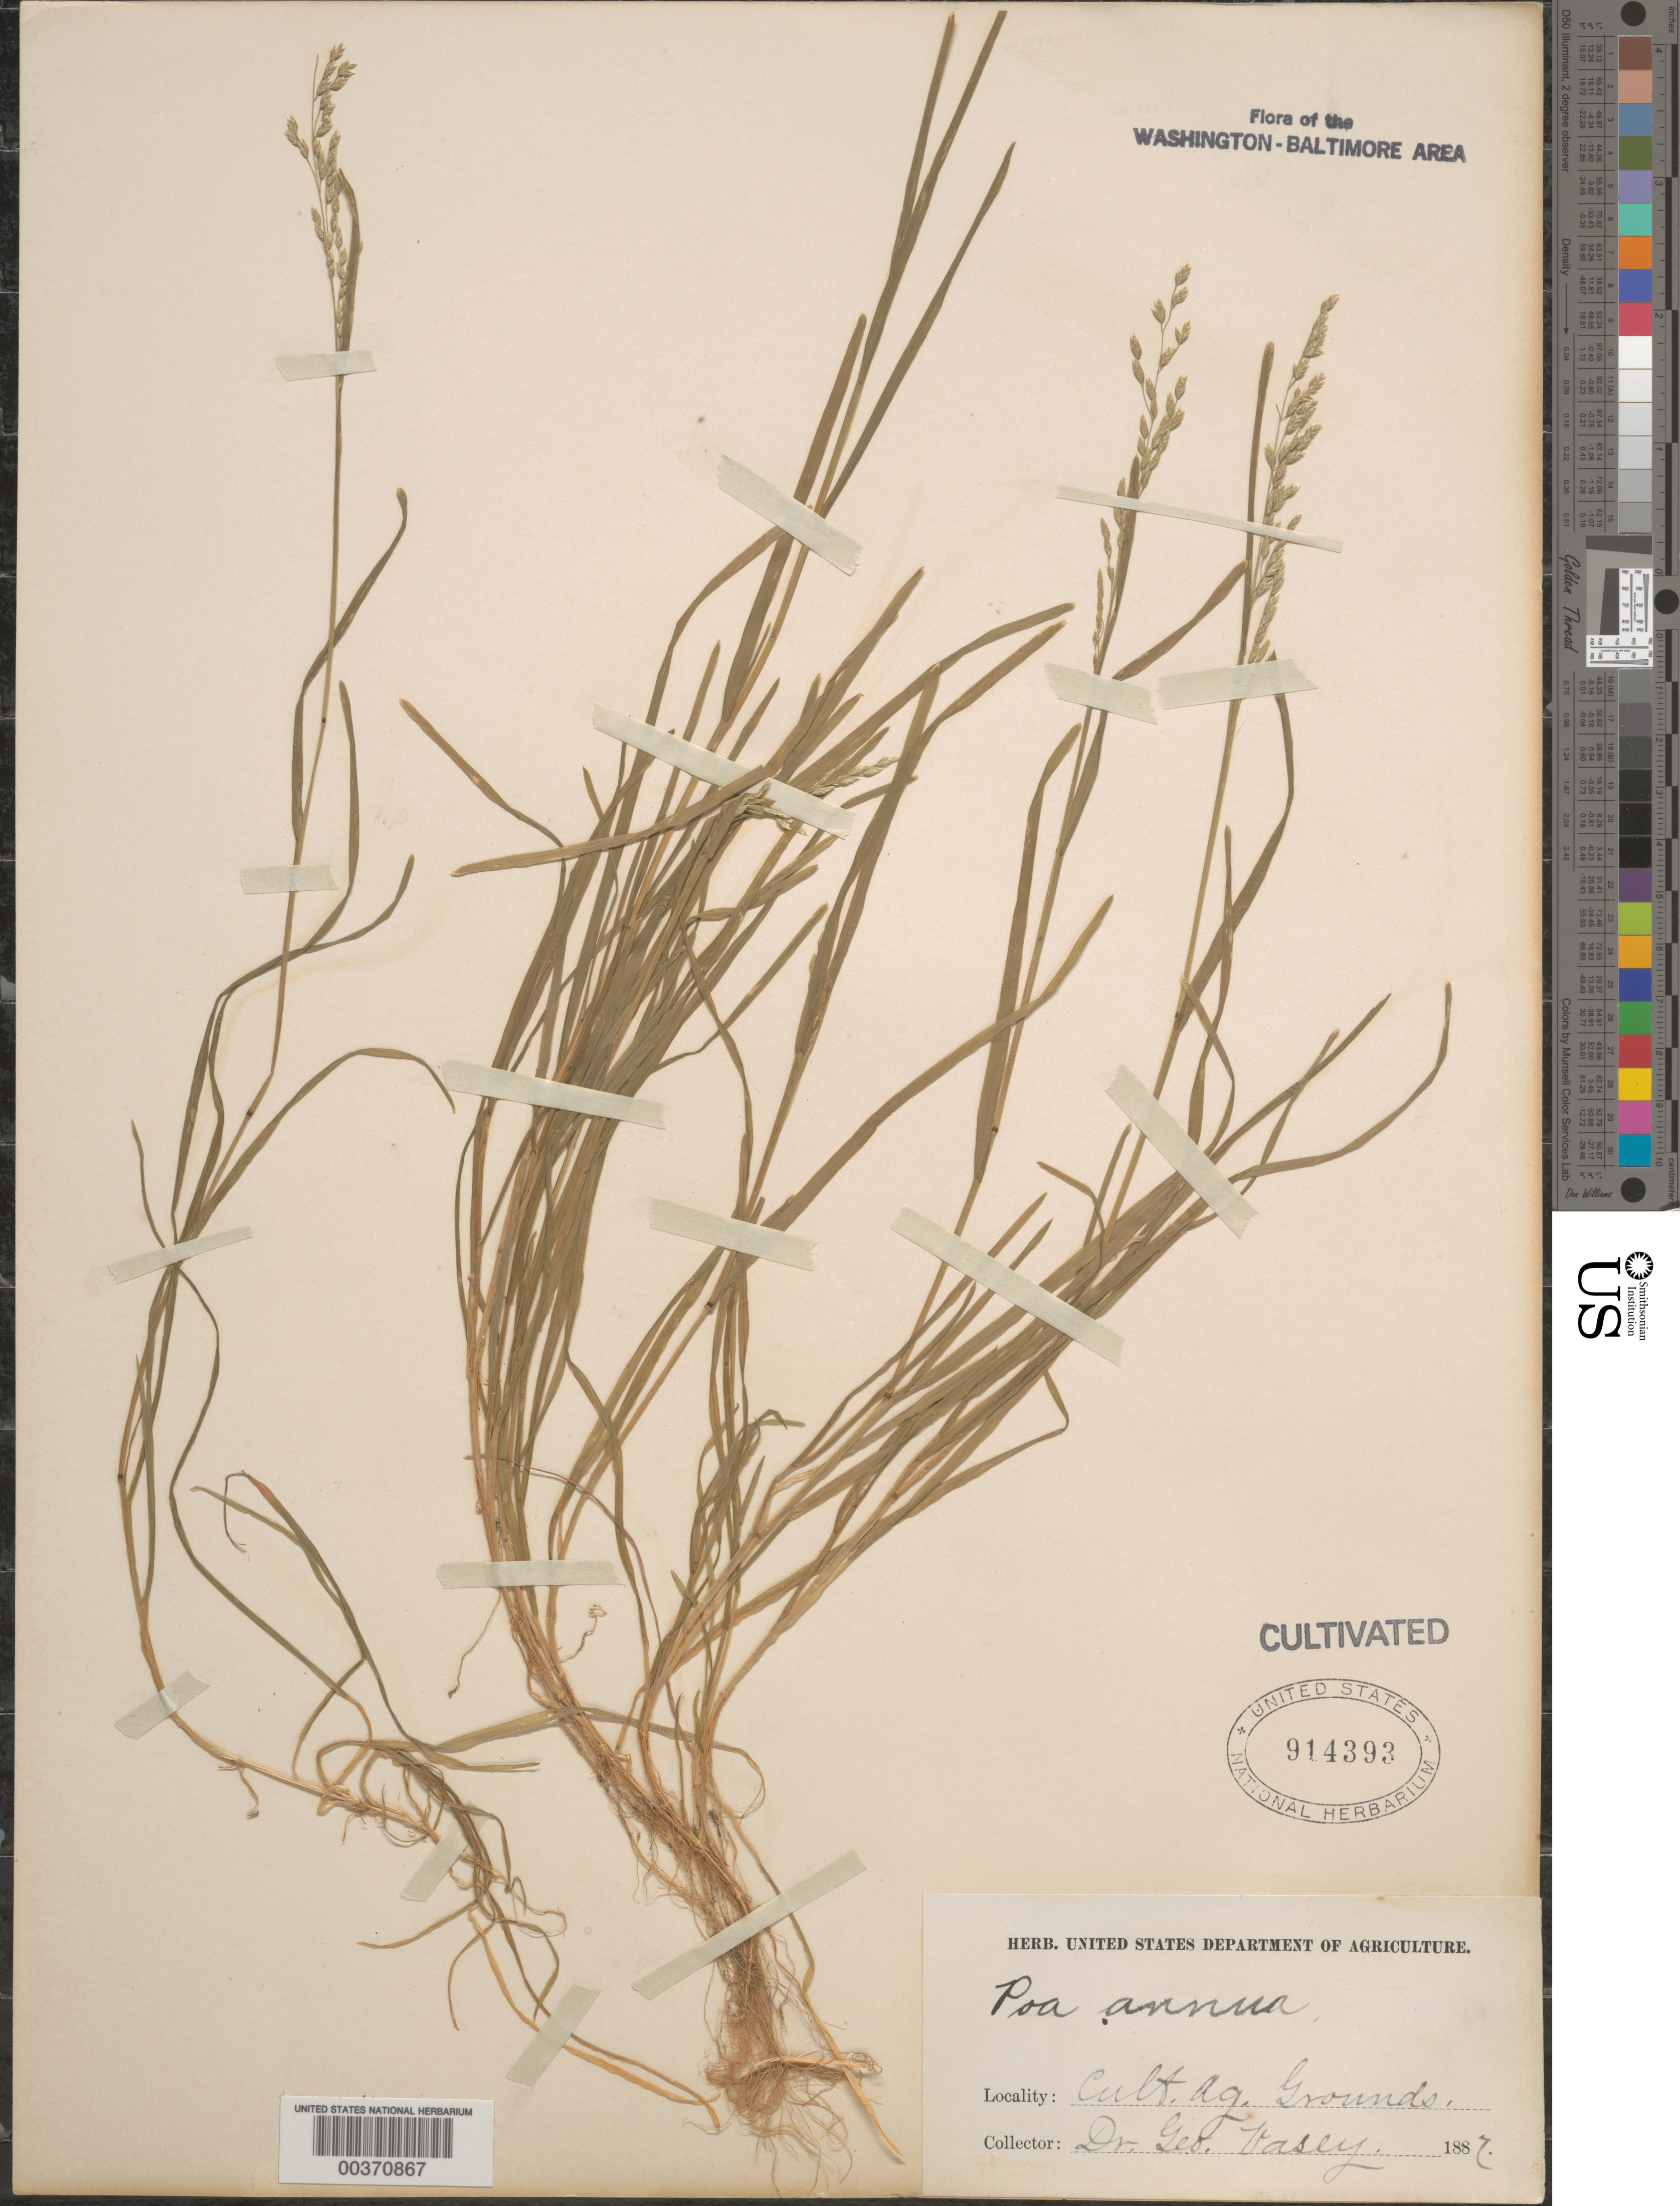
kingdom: Plantae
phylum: Tracheophyta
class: Liliopsida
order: Poales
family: Poaceae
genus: Poa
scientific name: Poa annua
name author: L.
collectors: G. Vasey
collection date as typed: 1881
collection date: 1881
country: United States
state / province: District of Columbia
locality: Washington DC area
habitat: Cult. ground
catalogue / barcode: US 914393